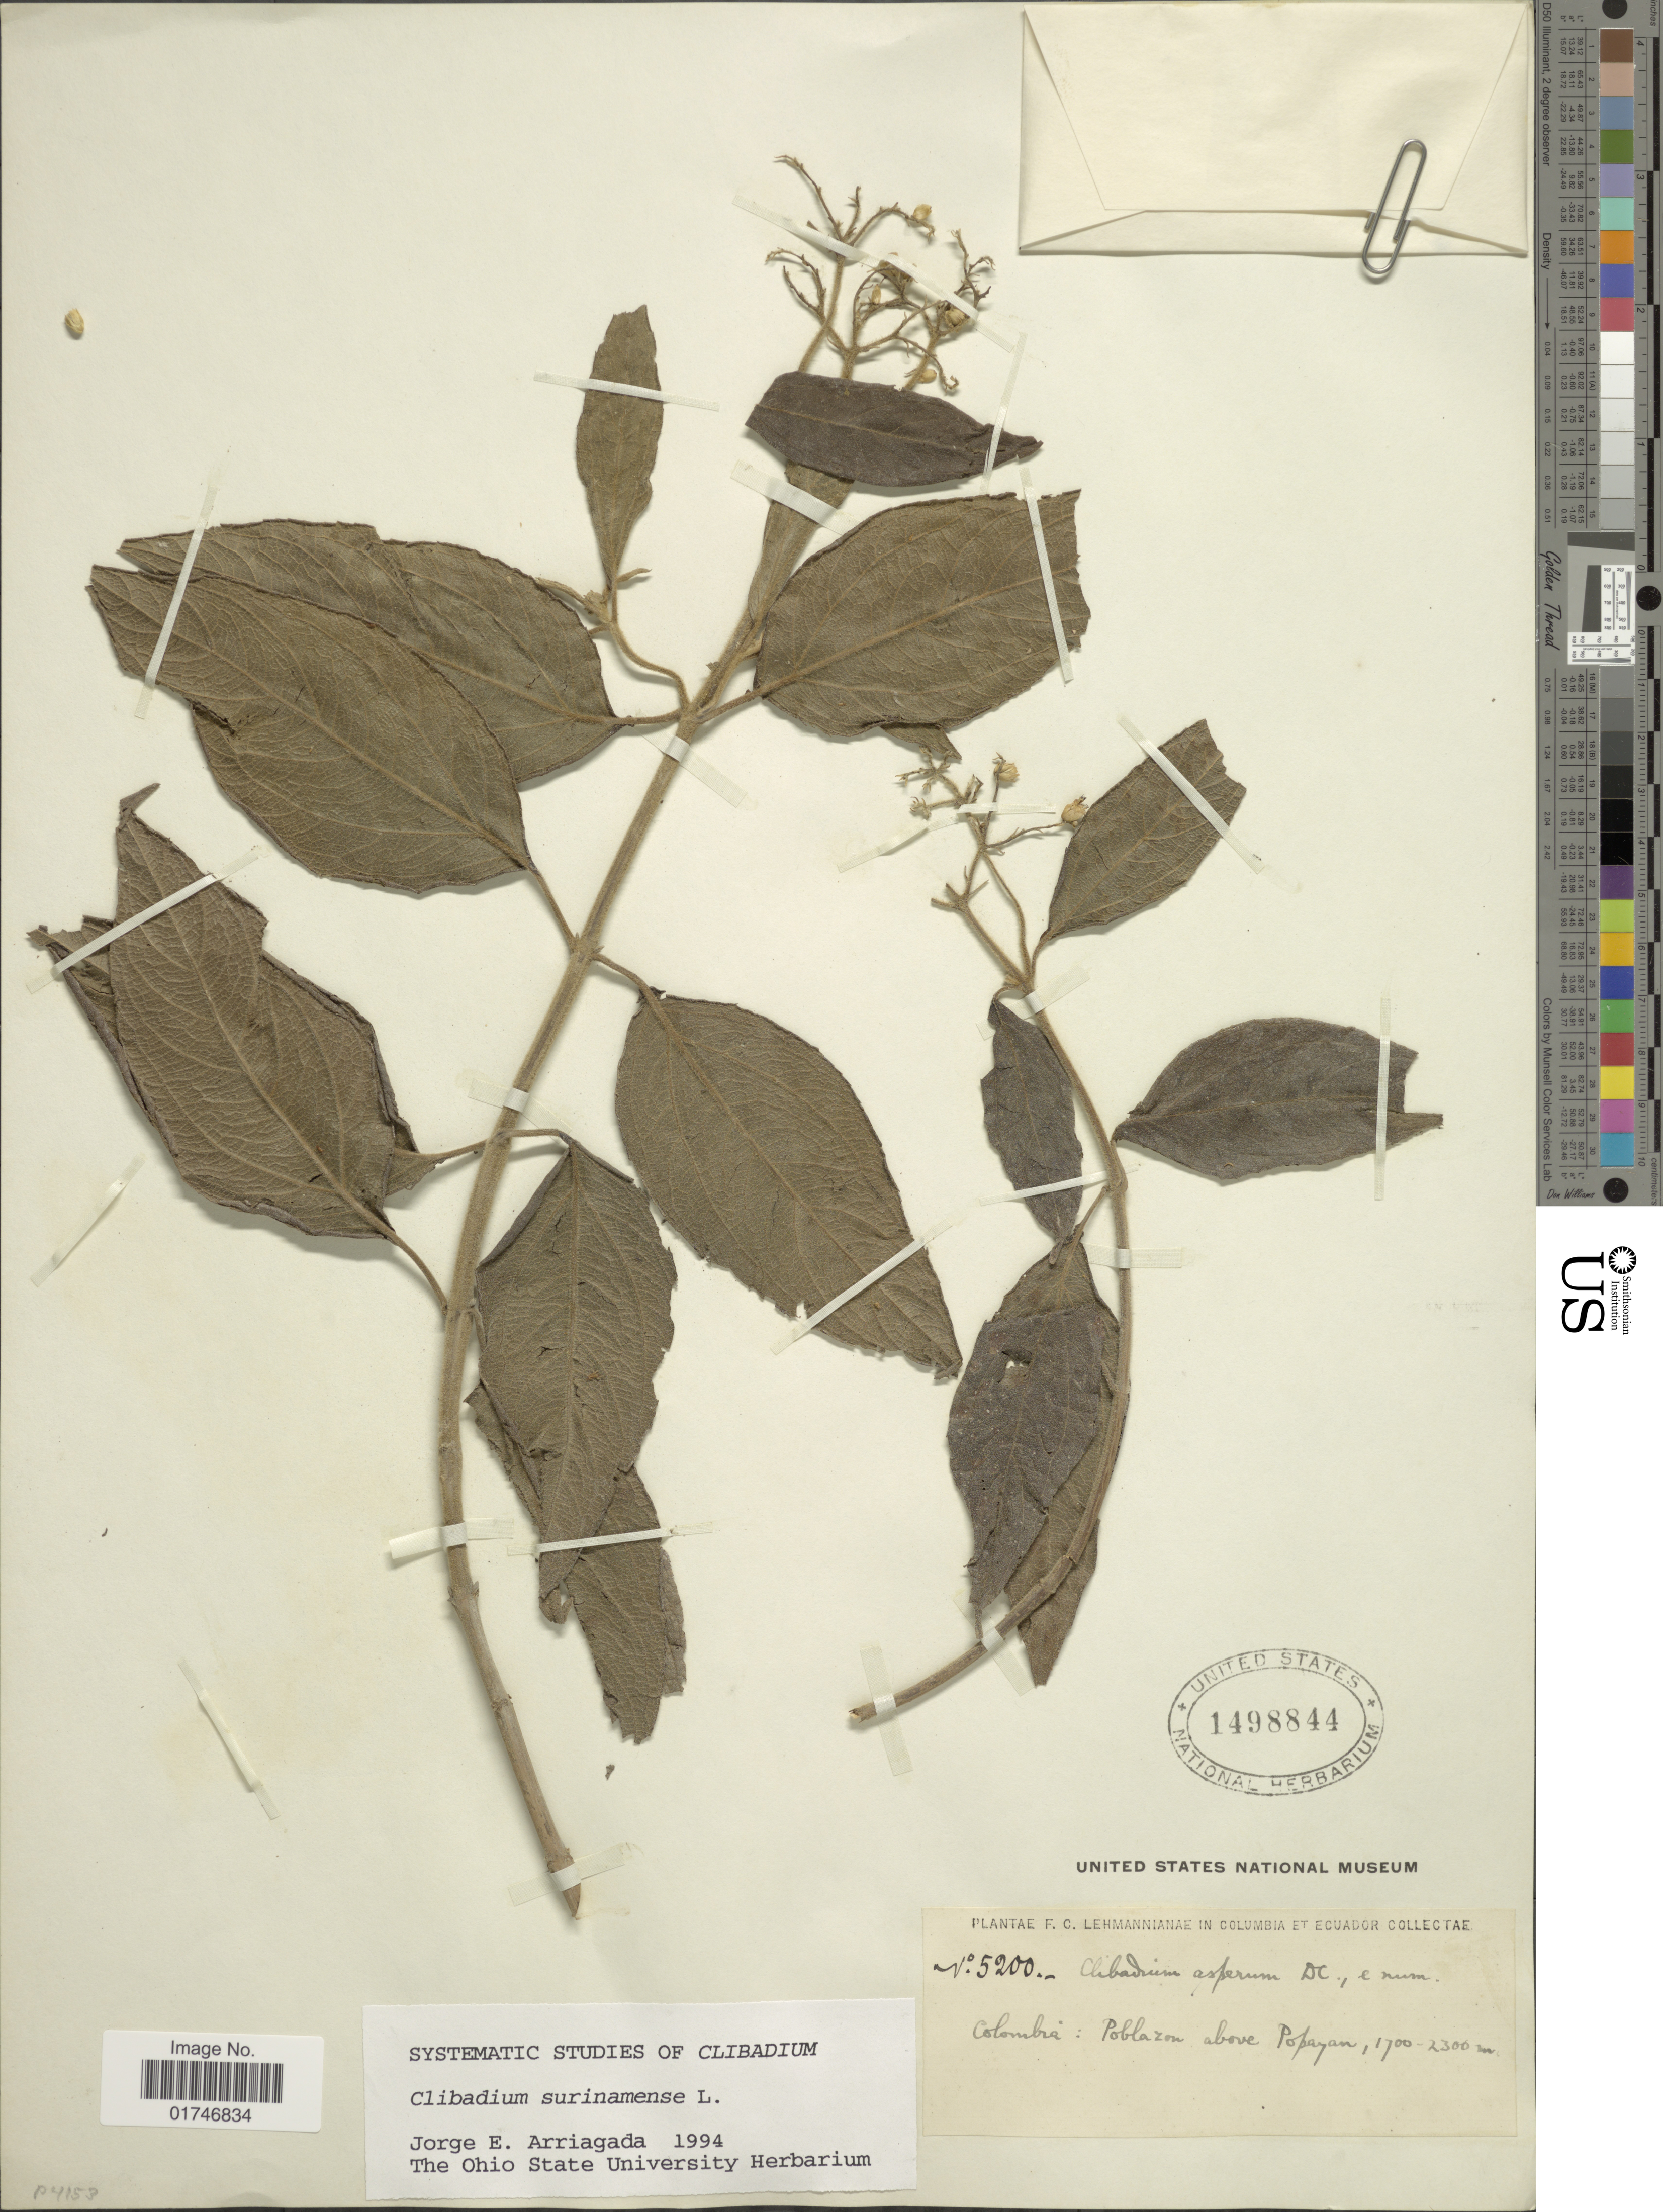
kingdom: Plantae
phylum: Tracheophyta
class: Magnoliopsida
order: Asterales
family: Asteraceae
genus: Clibadium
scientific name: Clibadium surinamense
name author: L.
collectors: F. C. Lehmann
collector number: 5200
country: Colombia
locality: Colombia: Poblazon above Popayan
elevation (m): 1700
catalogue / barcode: US 1498844